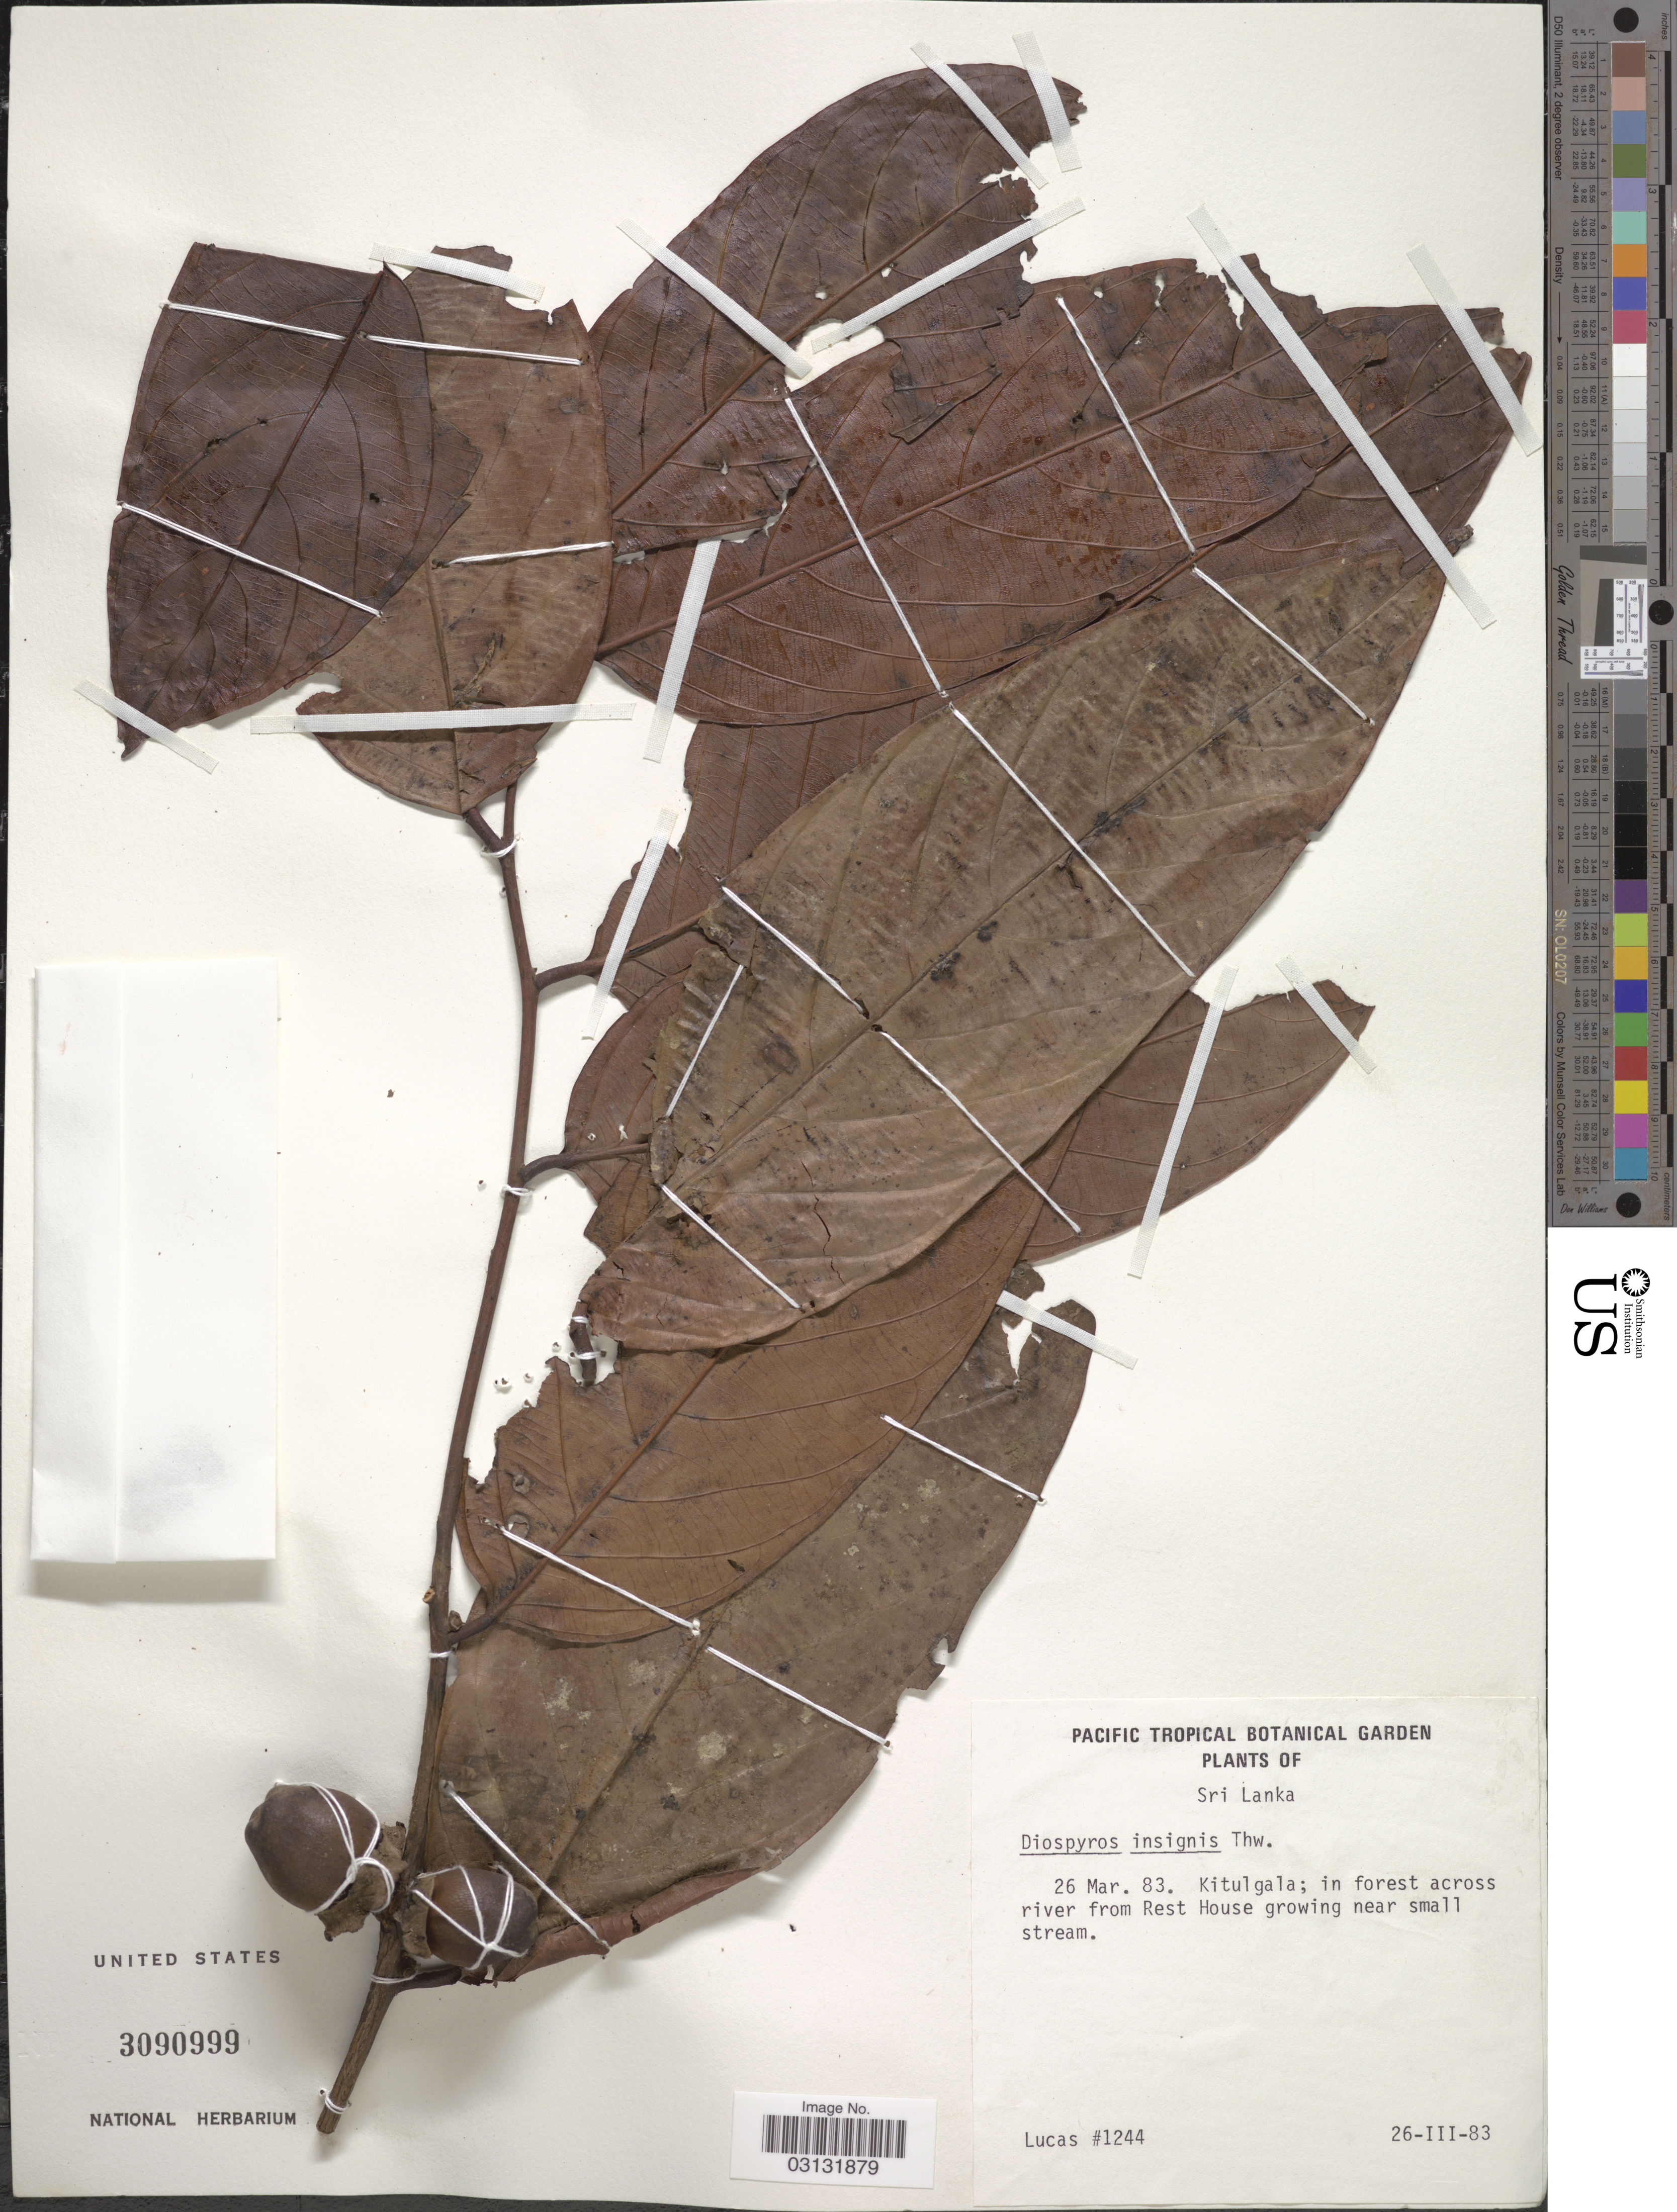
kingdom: Plantae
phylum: Tracheophyta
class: Magnoliopsida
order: Ericales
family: Ebenaceae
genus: Diospyros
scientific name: Diospyros insignis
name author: Thwaites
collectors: Lucas, --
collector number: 1244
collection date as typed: Transcribed d/m/y: 26/3/83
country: Sri Lanka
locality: Kitulgala; in forest across river from Rest House growing near small stream.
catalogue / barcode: US 3090999